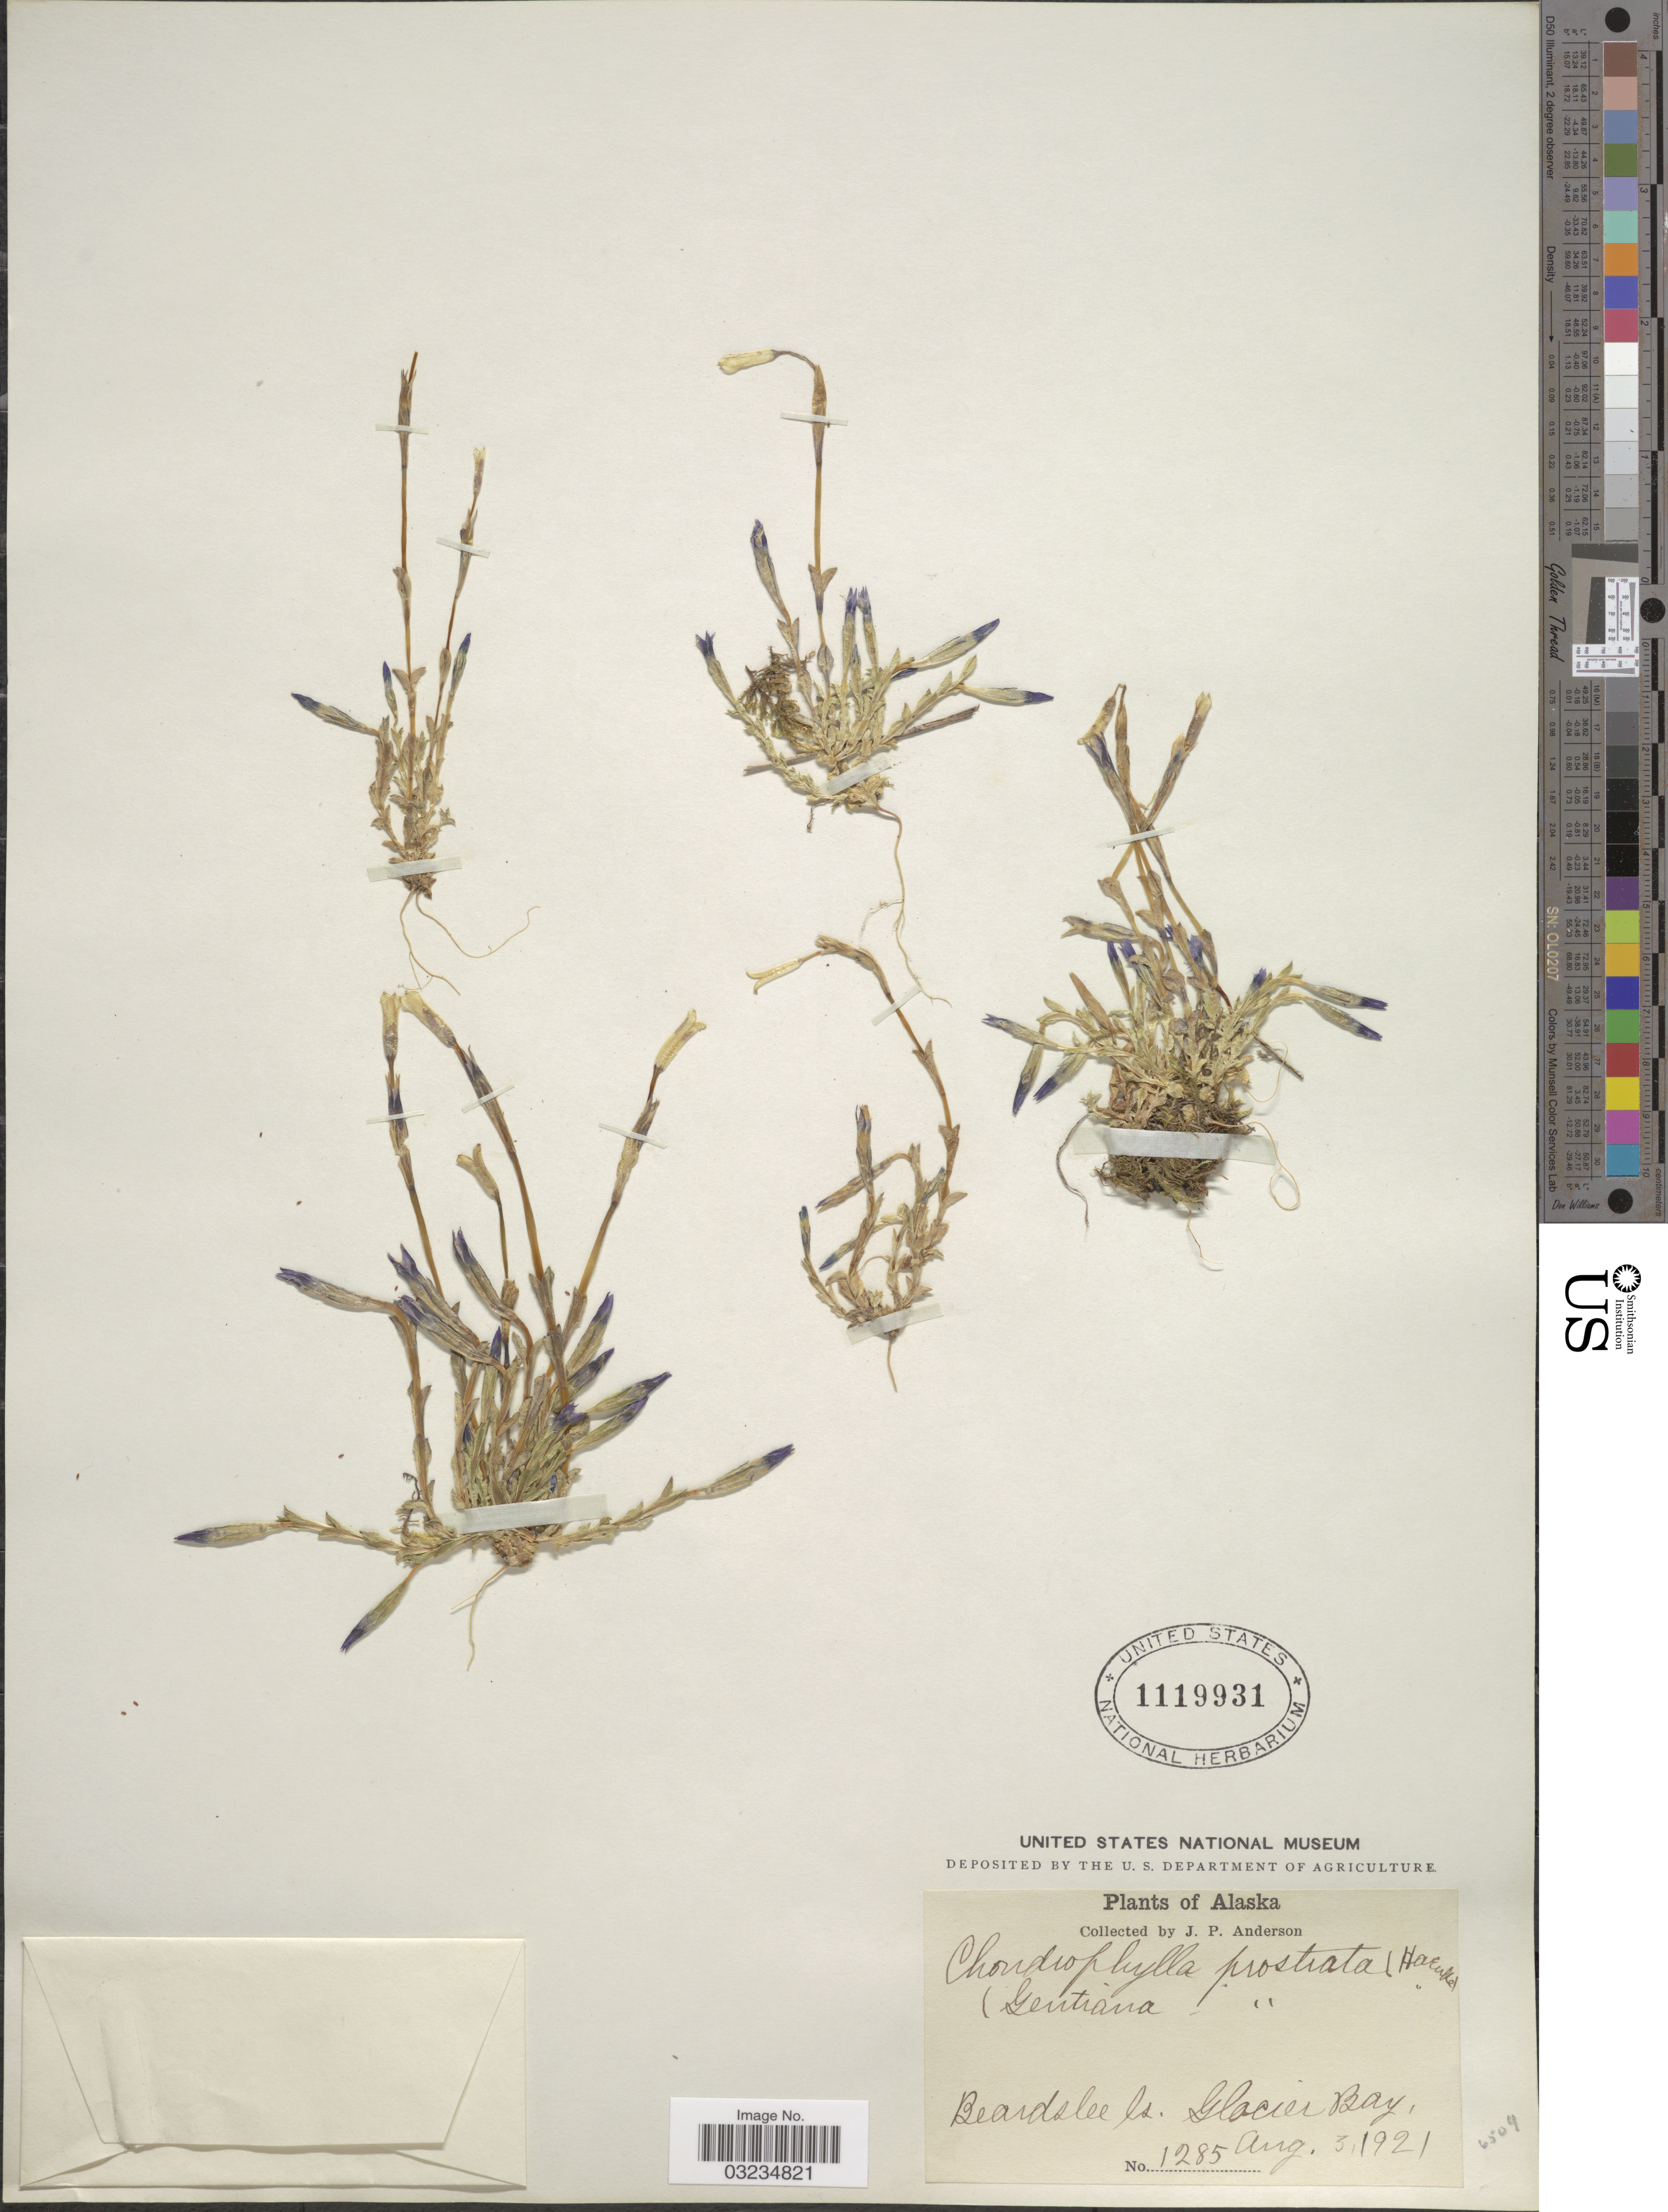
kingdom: Plantae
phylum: Tracheophyta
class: Magnoliopsida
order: Gentianales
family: Gentianaceae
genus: Gentiana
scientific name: Gentiana prostrata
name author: Haenke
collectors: J. P. Anderson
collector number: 1285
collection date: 1921-08-03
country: United States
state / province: Alaska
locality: Beardslee Co. Glacier Bay.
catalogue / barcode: US 1119931